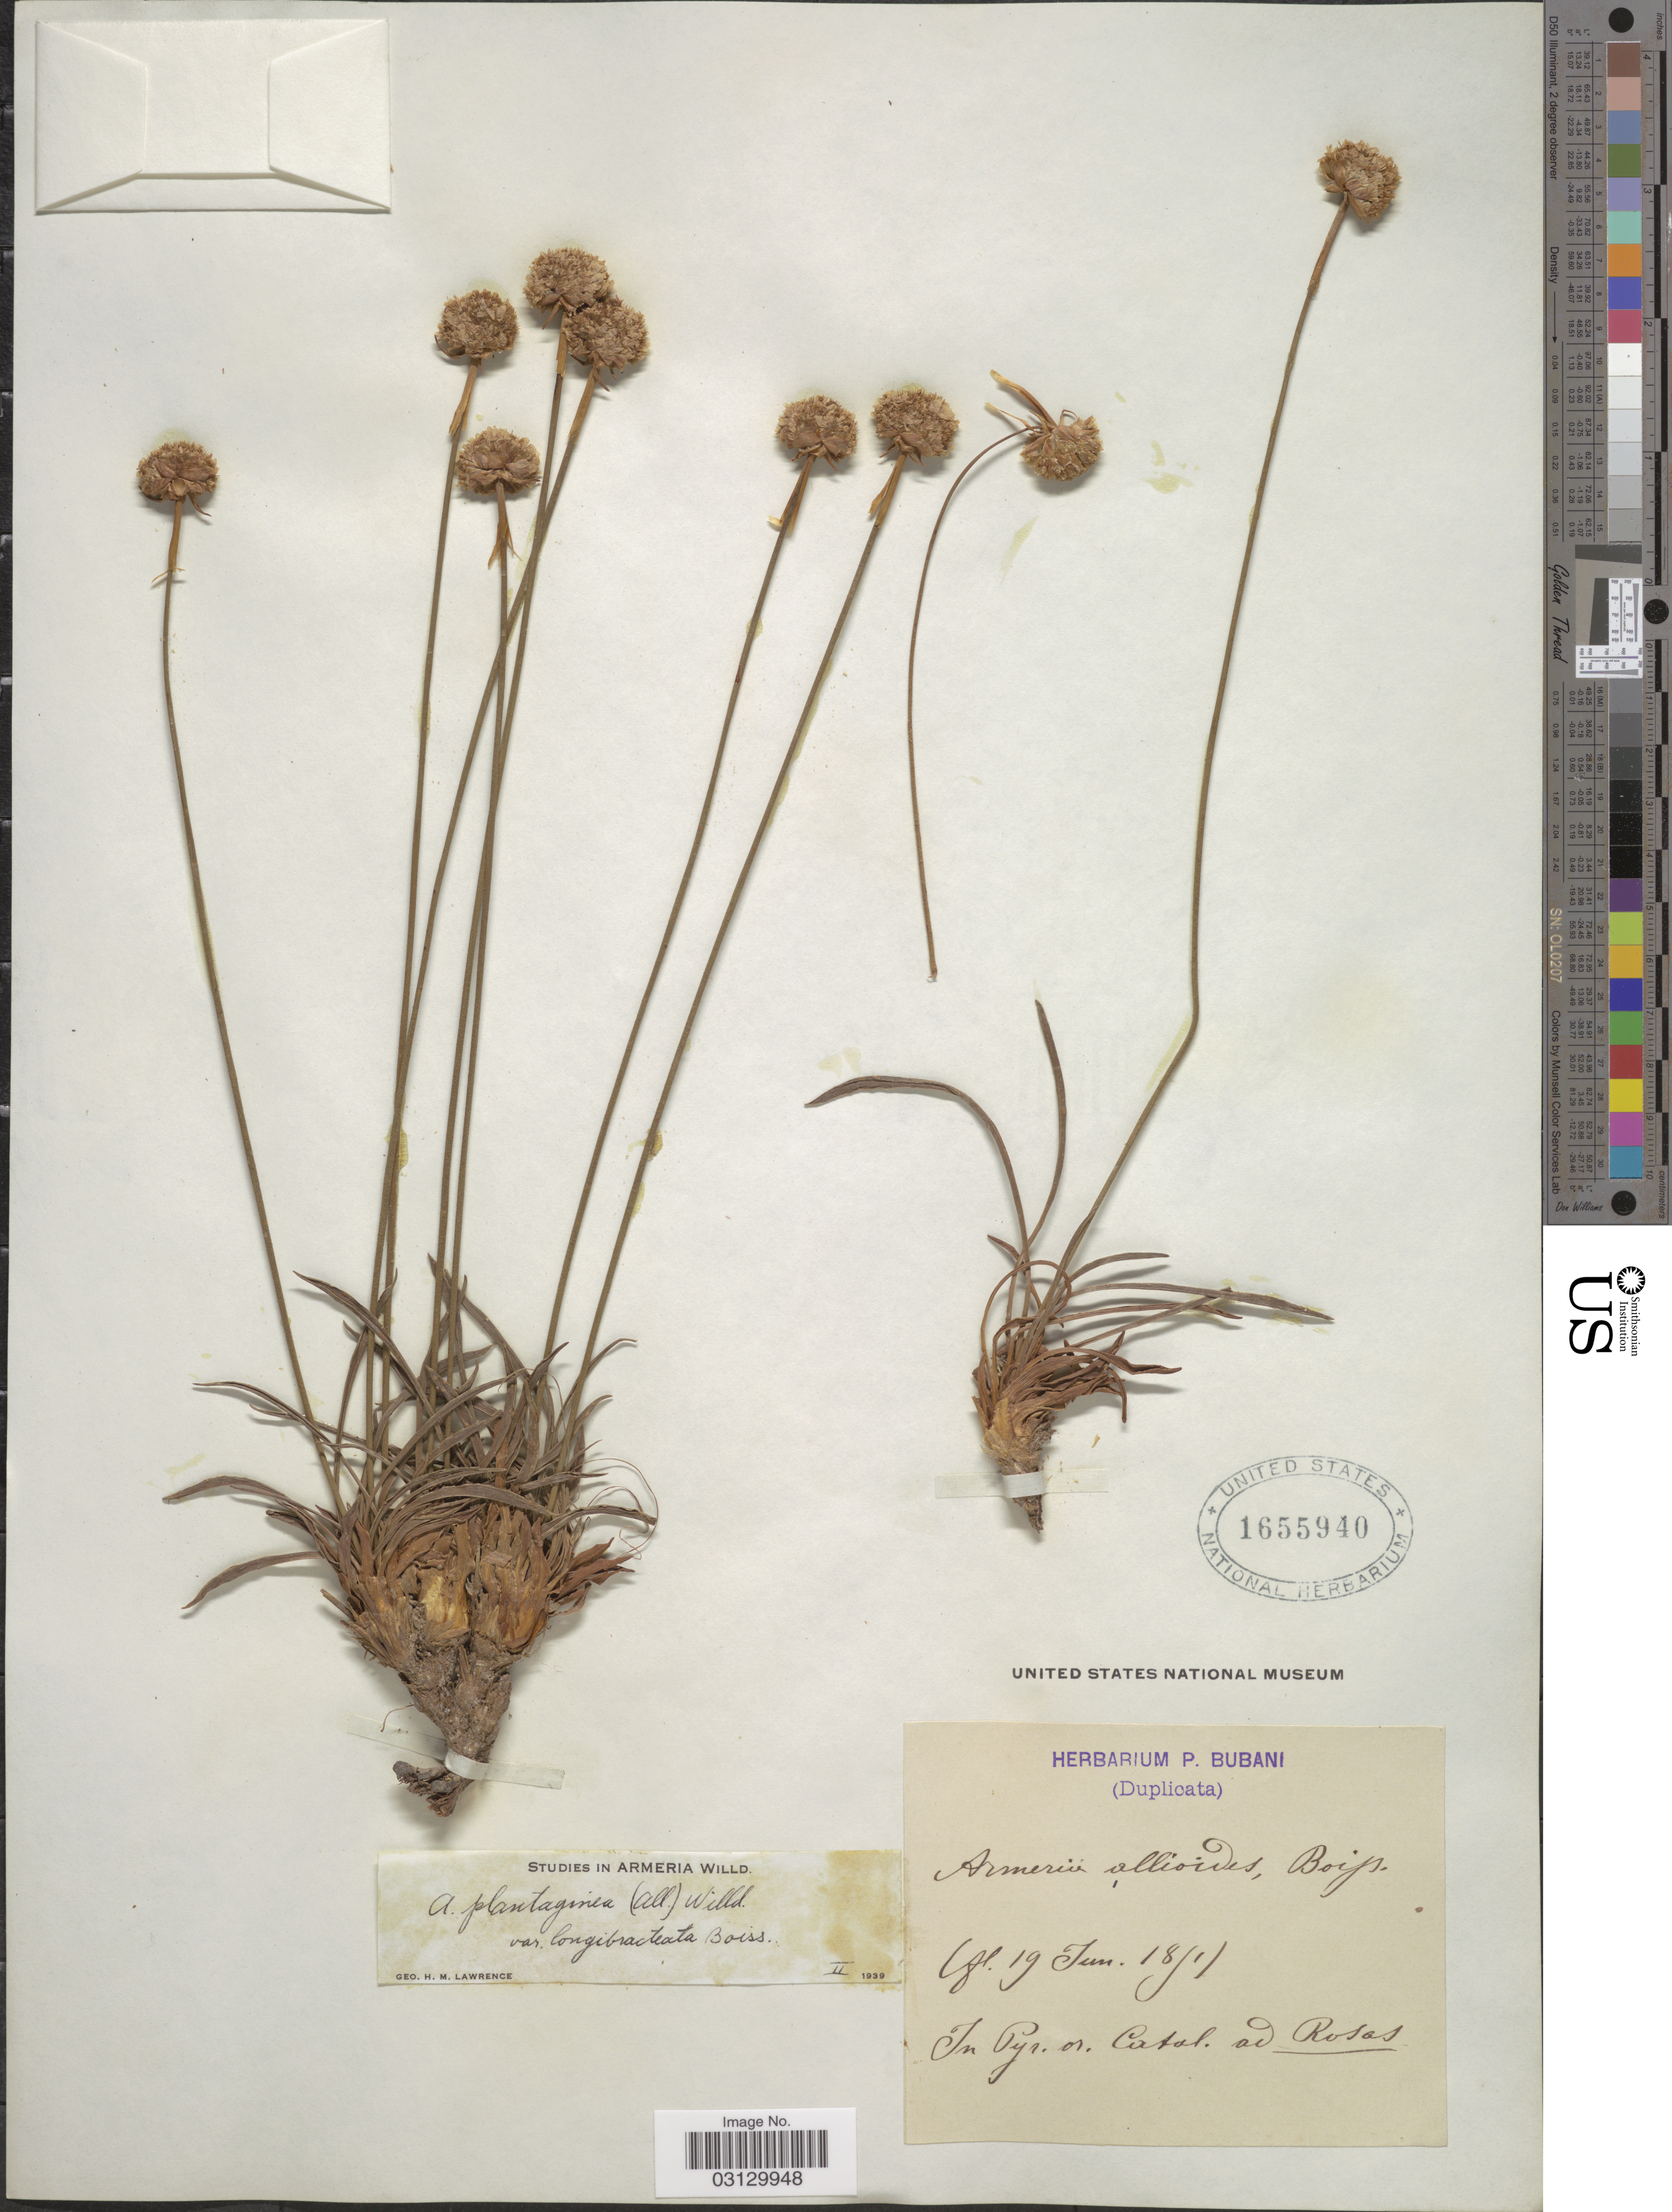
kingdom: Plantae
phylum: Tracheophyta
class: Magnoliopsida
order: Caryophyllales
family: Plumbaginaceae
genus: Armeria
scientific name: Armeria alliacea subsp. alliacea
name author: (Cav.) Hoffmanns. & Link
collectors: ex herb. P. Bubani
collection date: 1851-06-19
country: Spain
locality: In Pyr. or. Catal. ad Rosas.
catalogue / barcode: US 1655940